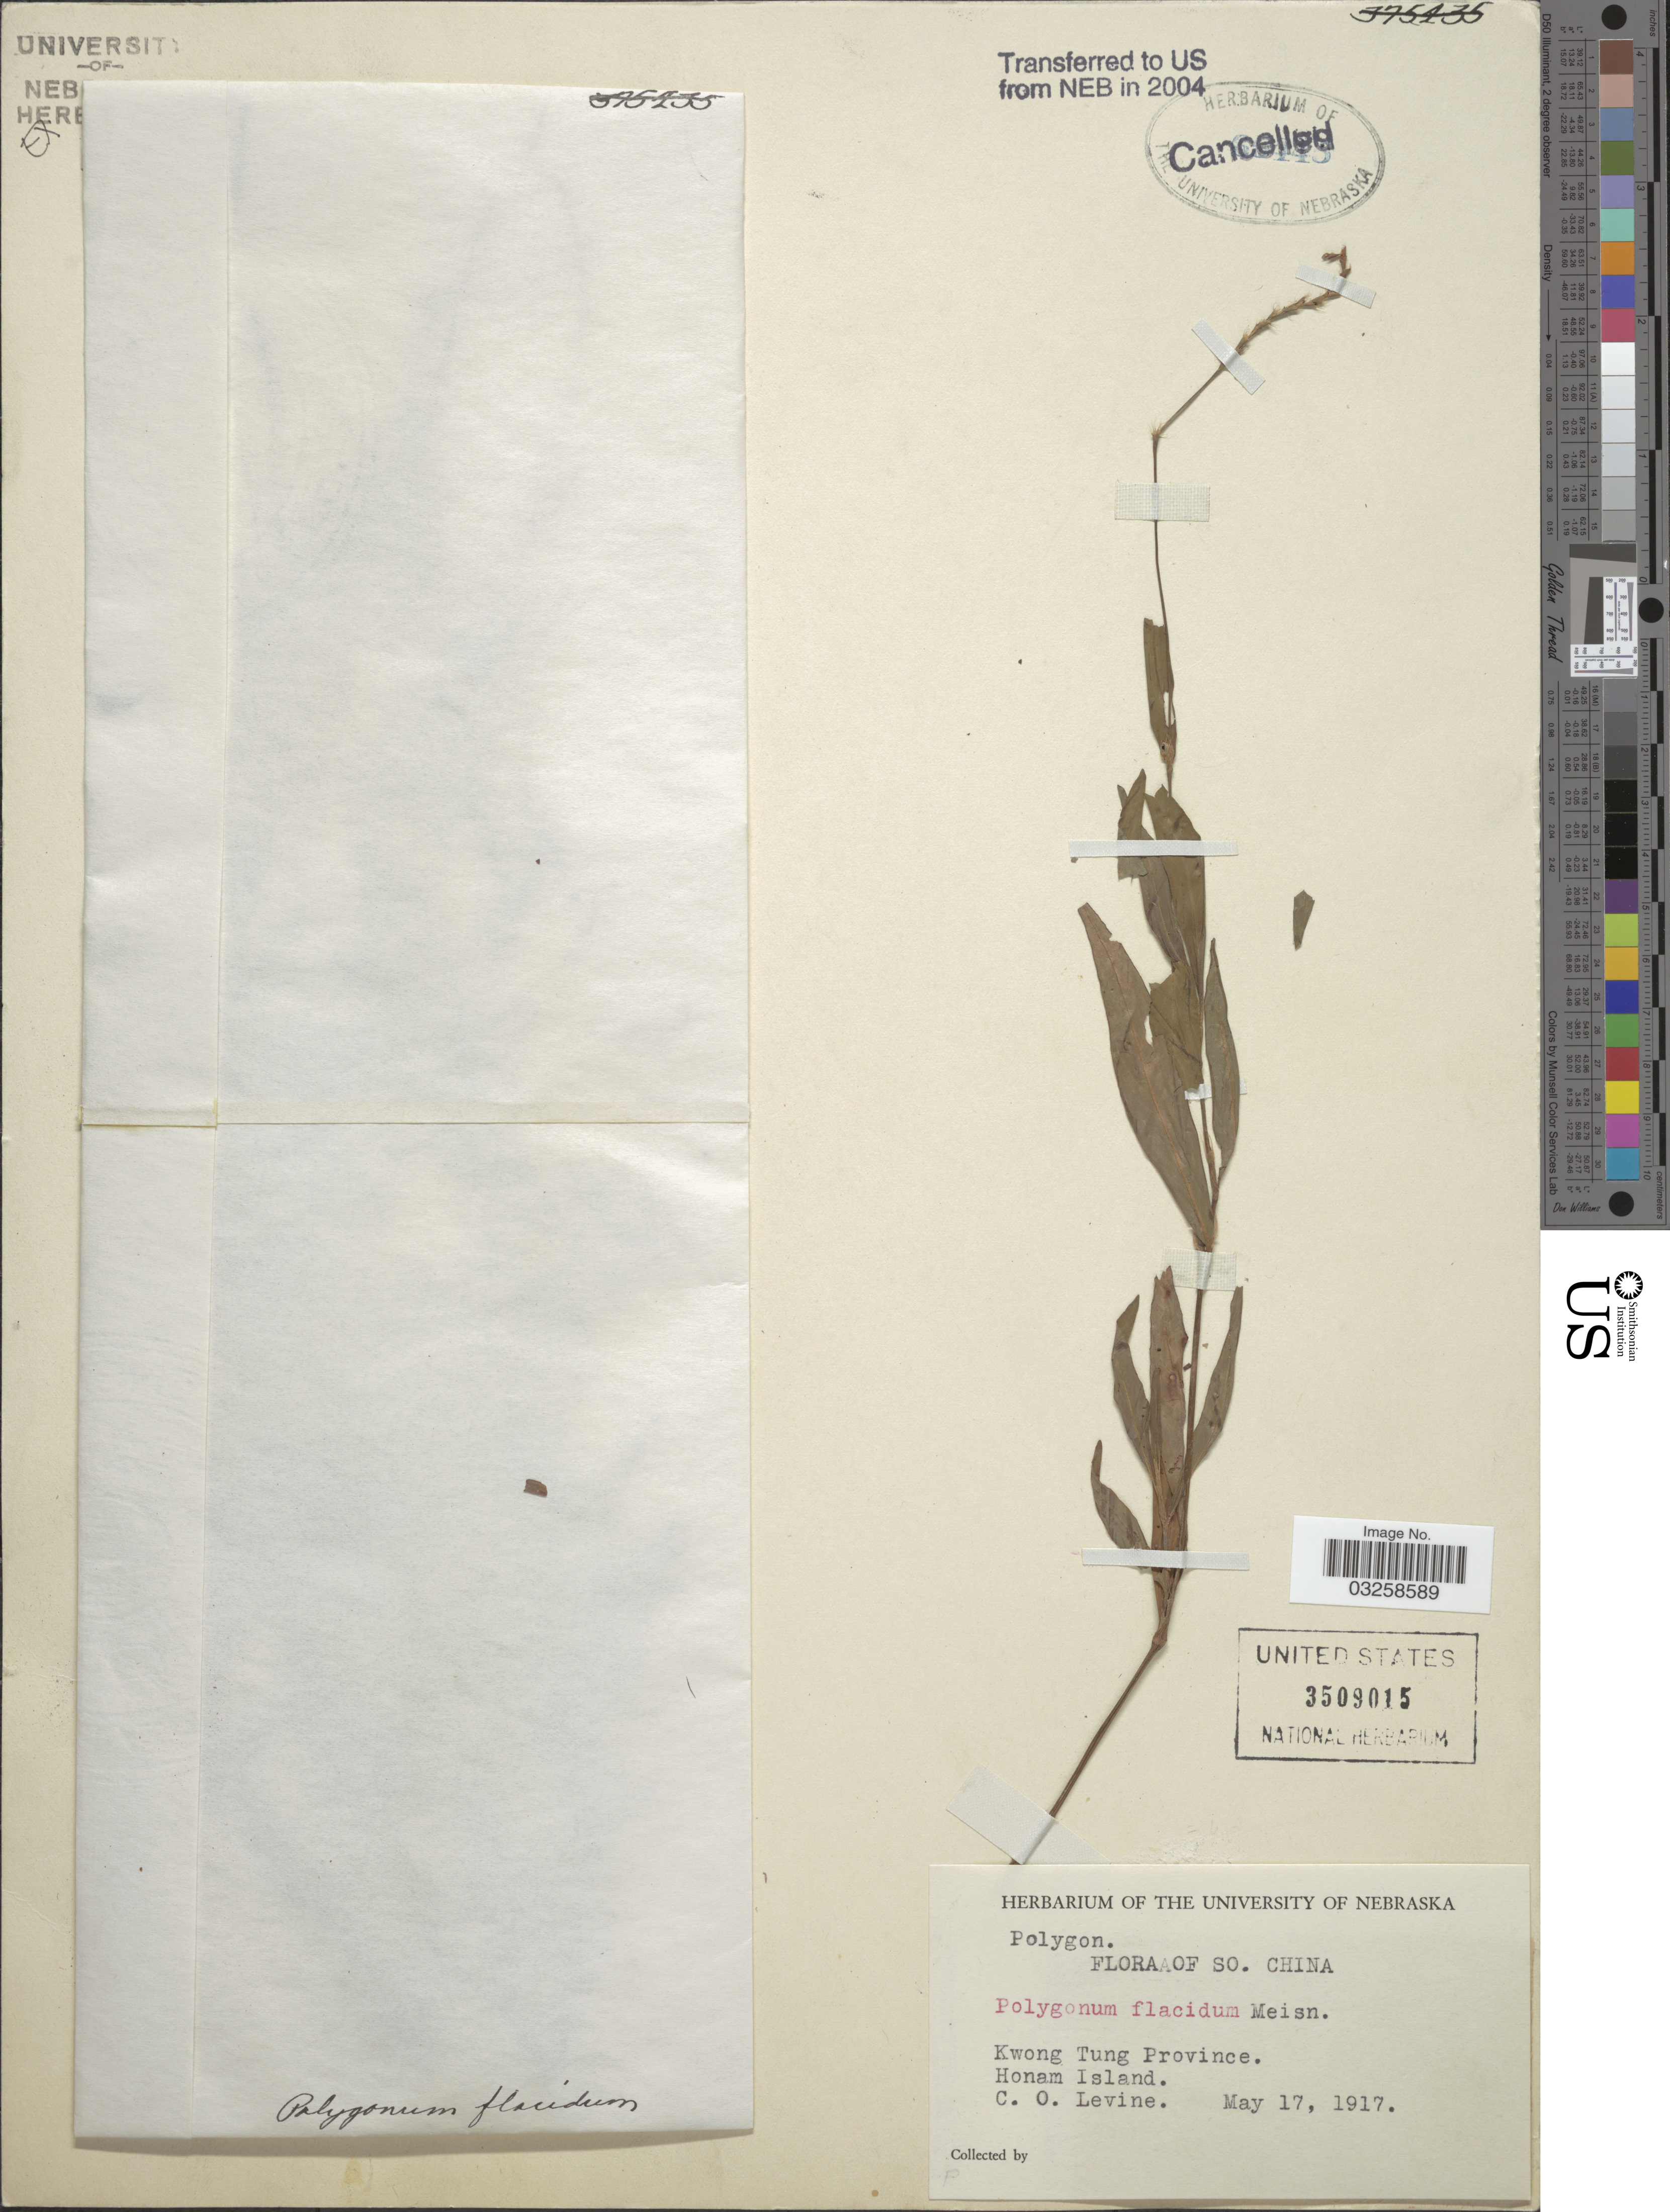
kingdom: Plantae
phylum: Tracheophyta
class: Magnoliopsida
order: Caryophyllales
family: Polygonaceae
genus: Polygonum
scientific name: Polygonum hydropiper var. hydropiper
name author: L.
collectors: C. O. Levine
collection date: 1917-05-17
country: China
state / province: Guangdong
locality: SO. China. Kwong Tung Province. Honam Island.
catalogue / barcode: US 3509015